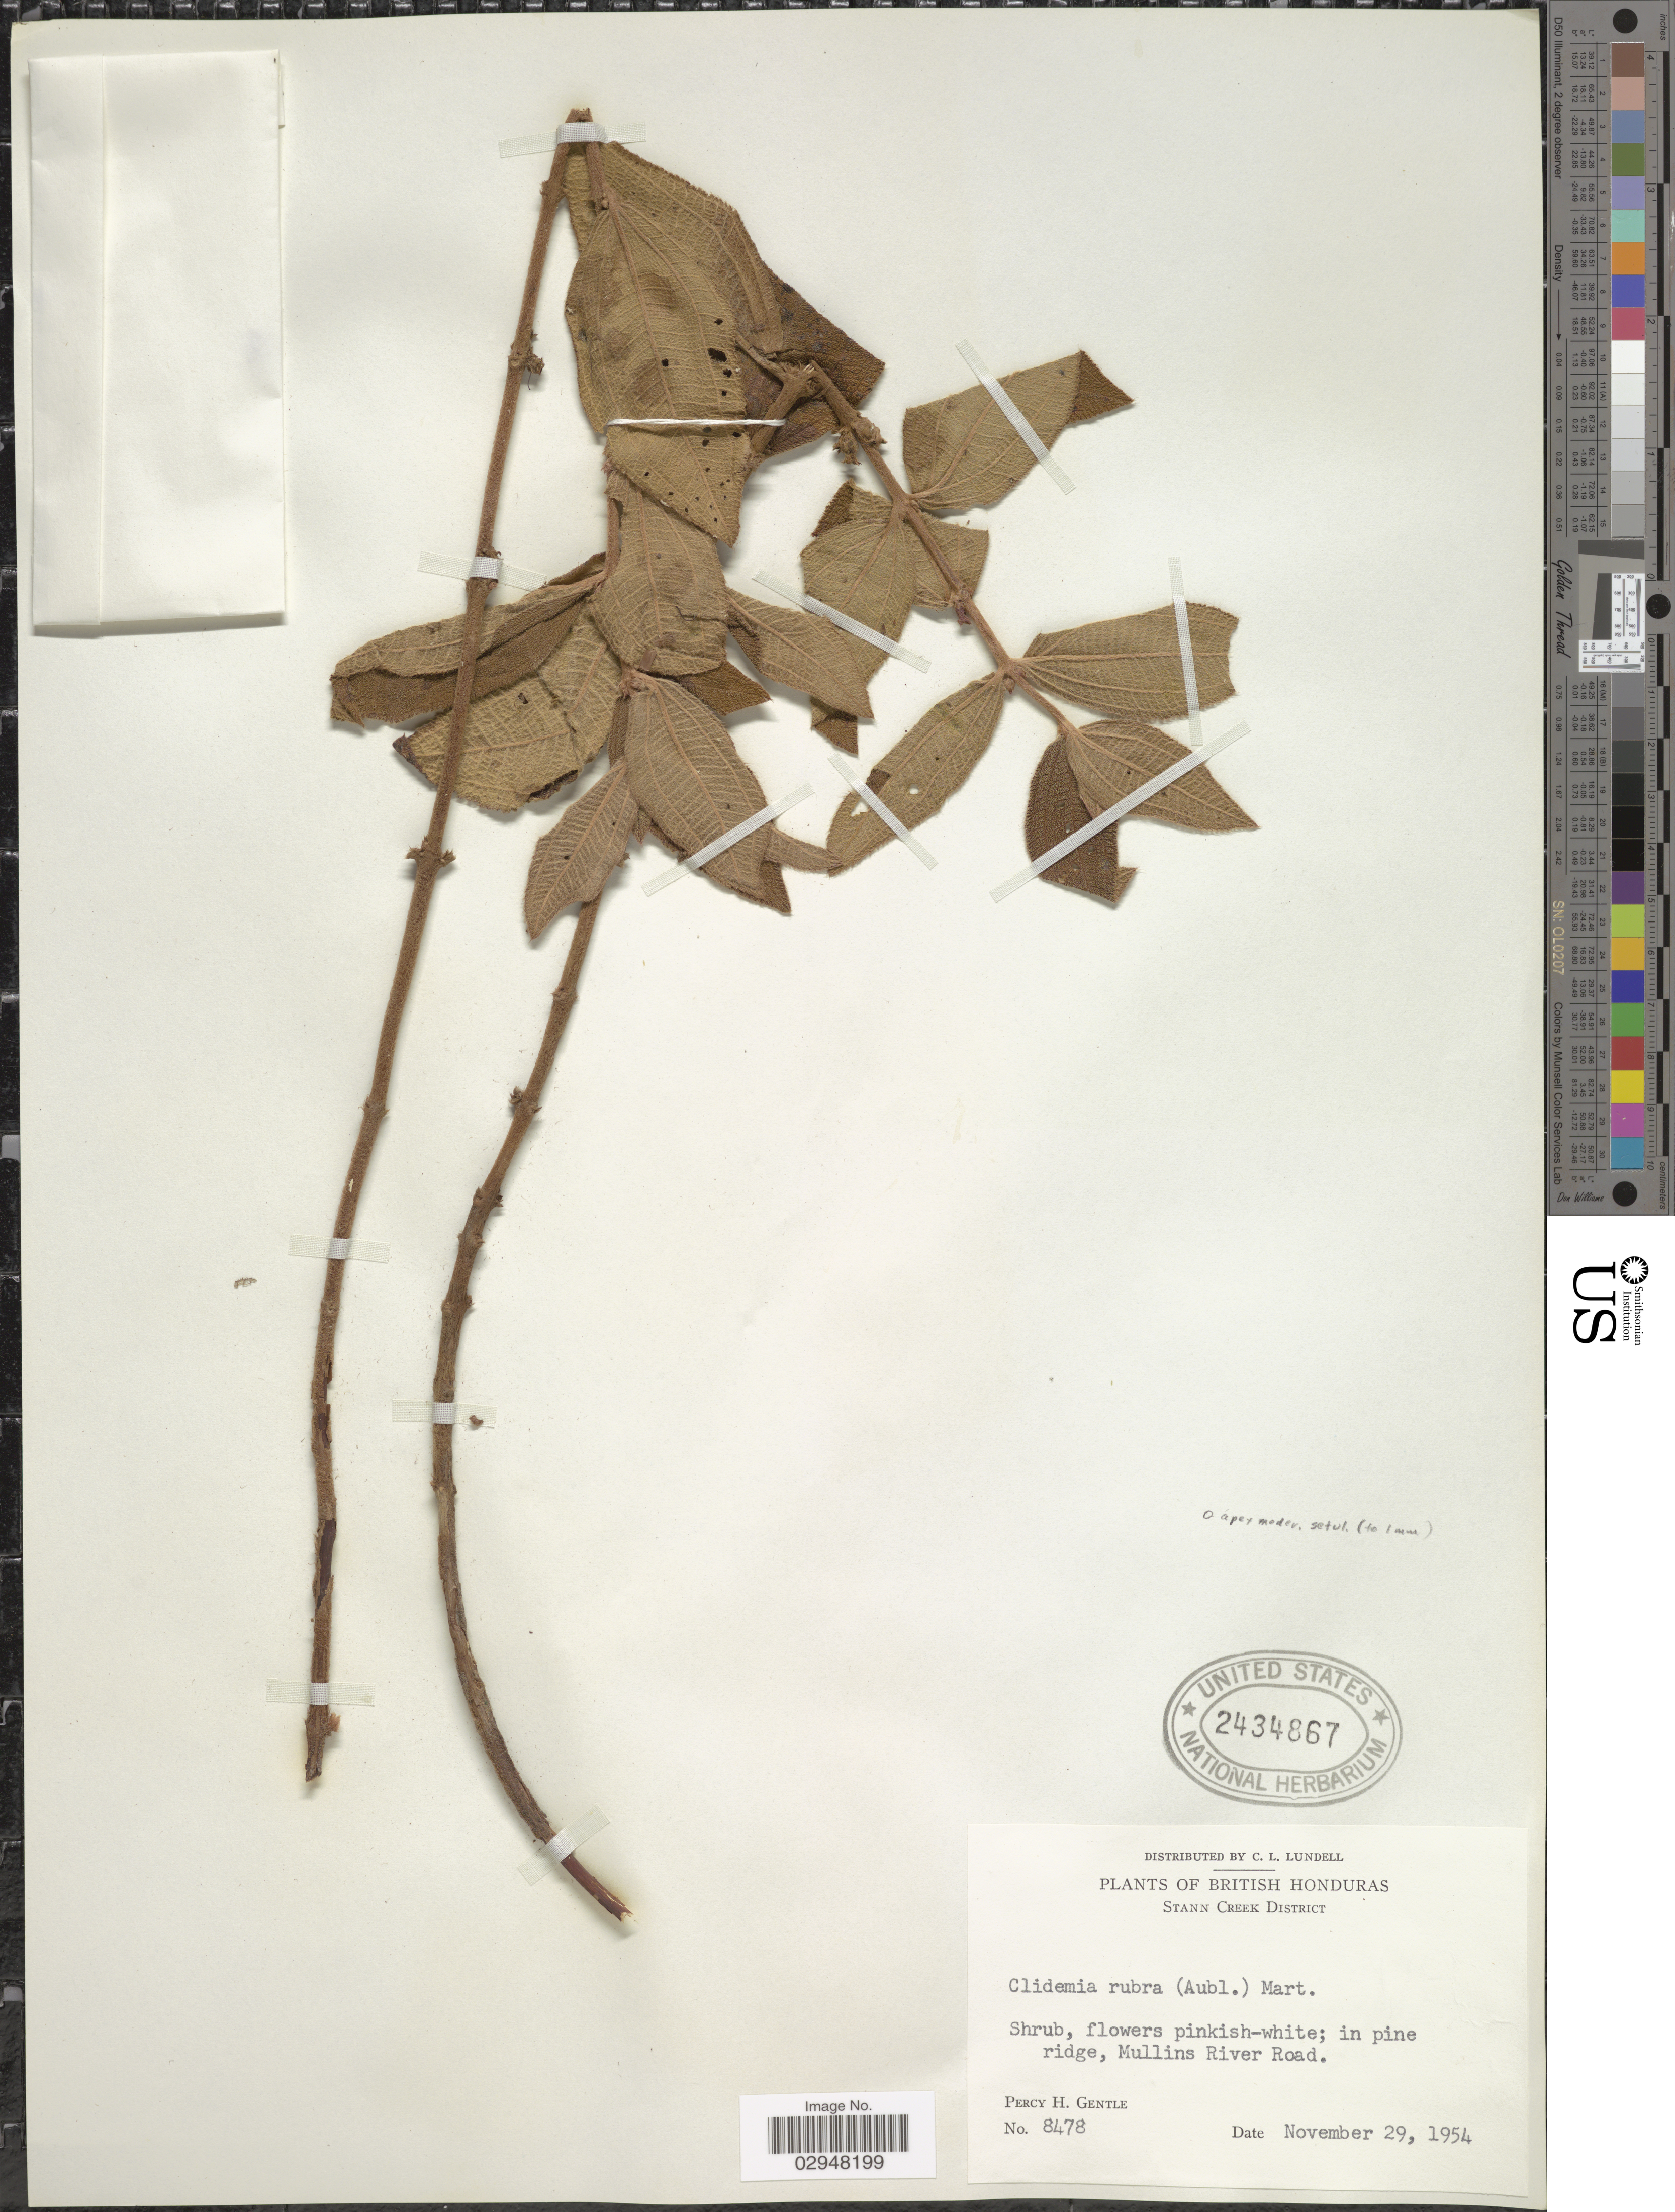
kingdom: Plantae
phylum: Tracheophyta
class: Magnoliopsida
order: Myrtales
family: Melastomataceae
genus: Clidemia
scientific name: Clidemia rubra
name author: (Aubl.) Mart.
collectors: P. H. Gentle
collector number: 8478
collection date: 1954-11-29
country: Belize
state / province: Stann Creek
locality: British Honduras. Stann Creek District. Mullins River Road.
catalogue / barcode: US 2434867